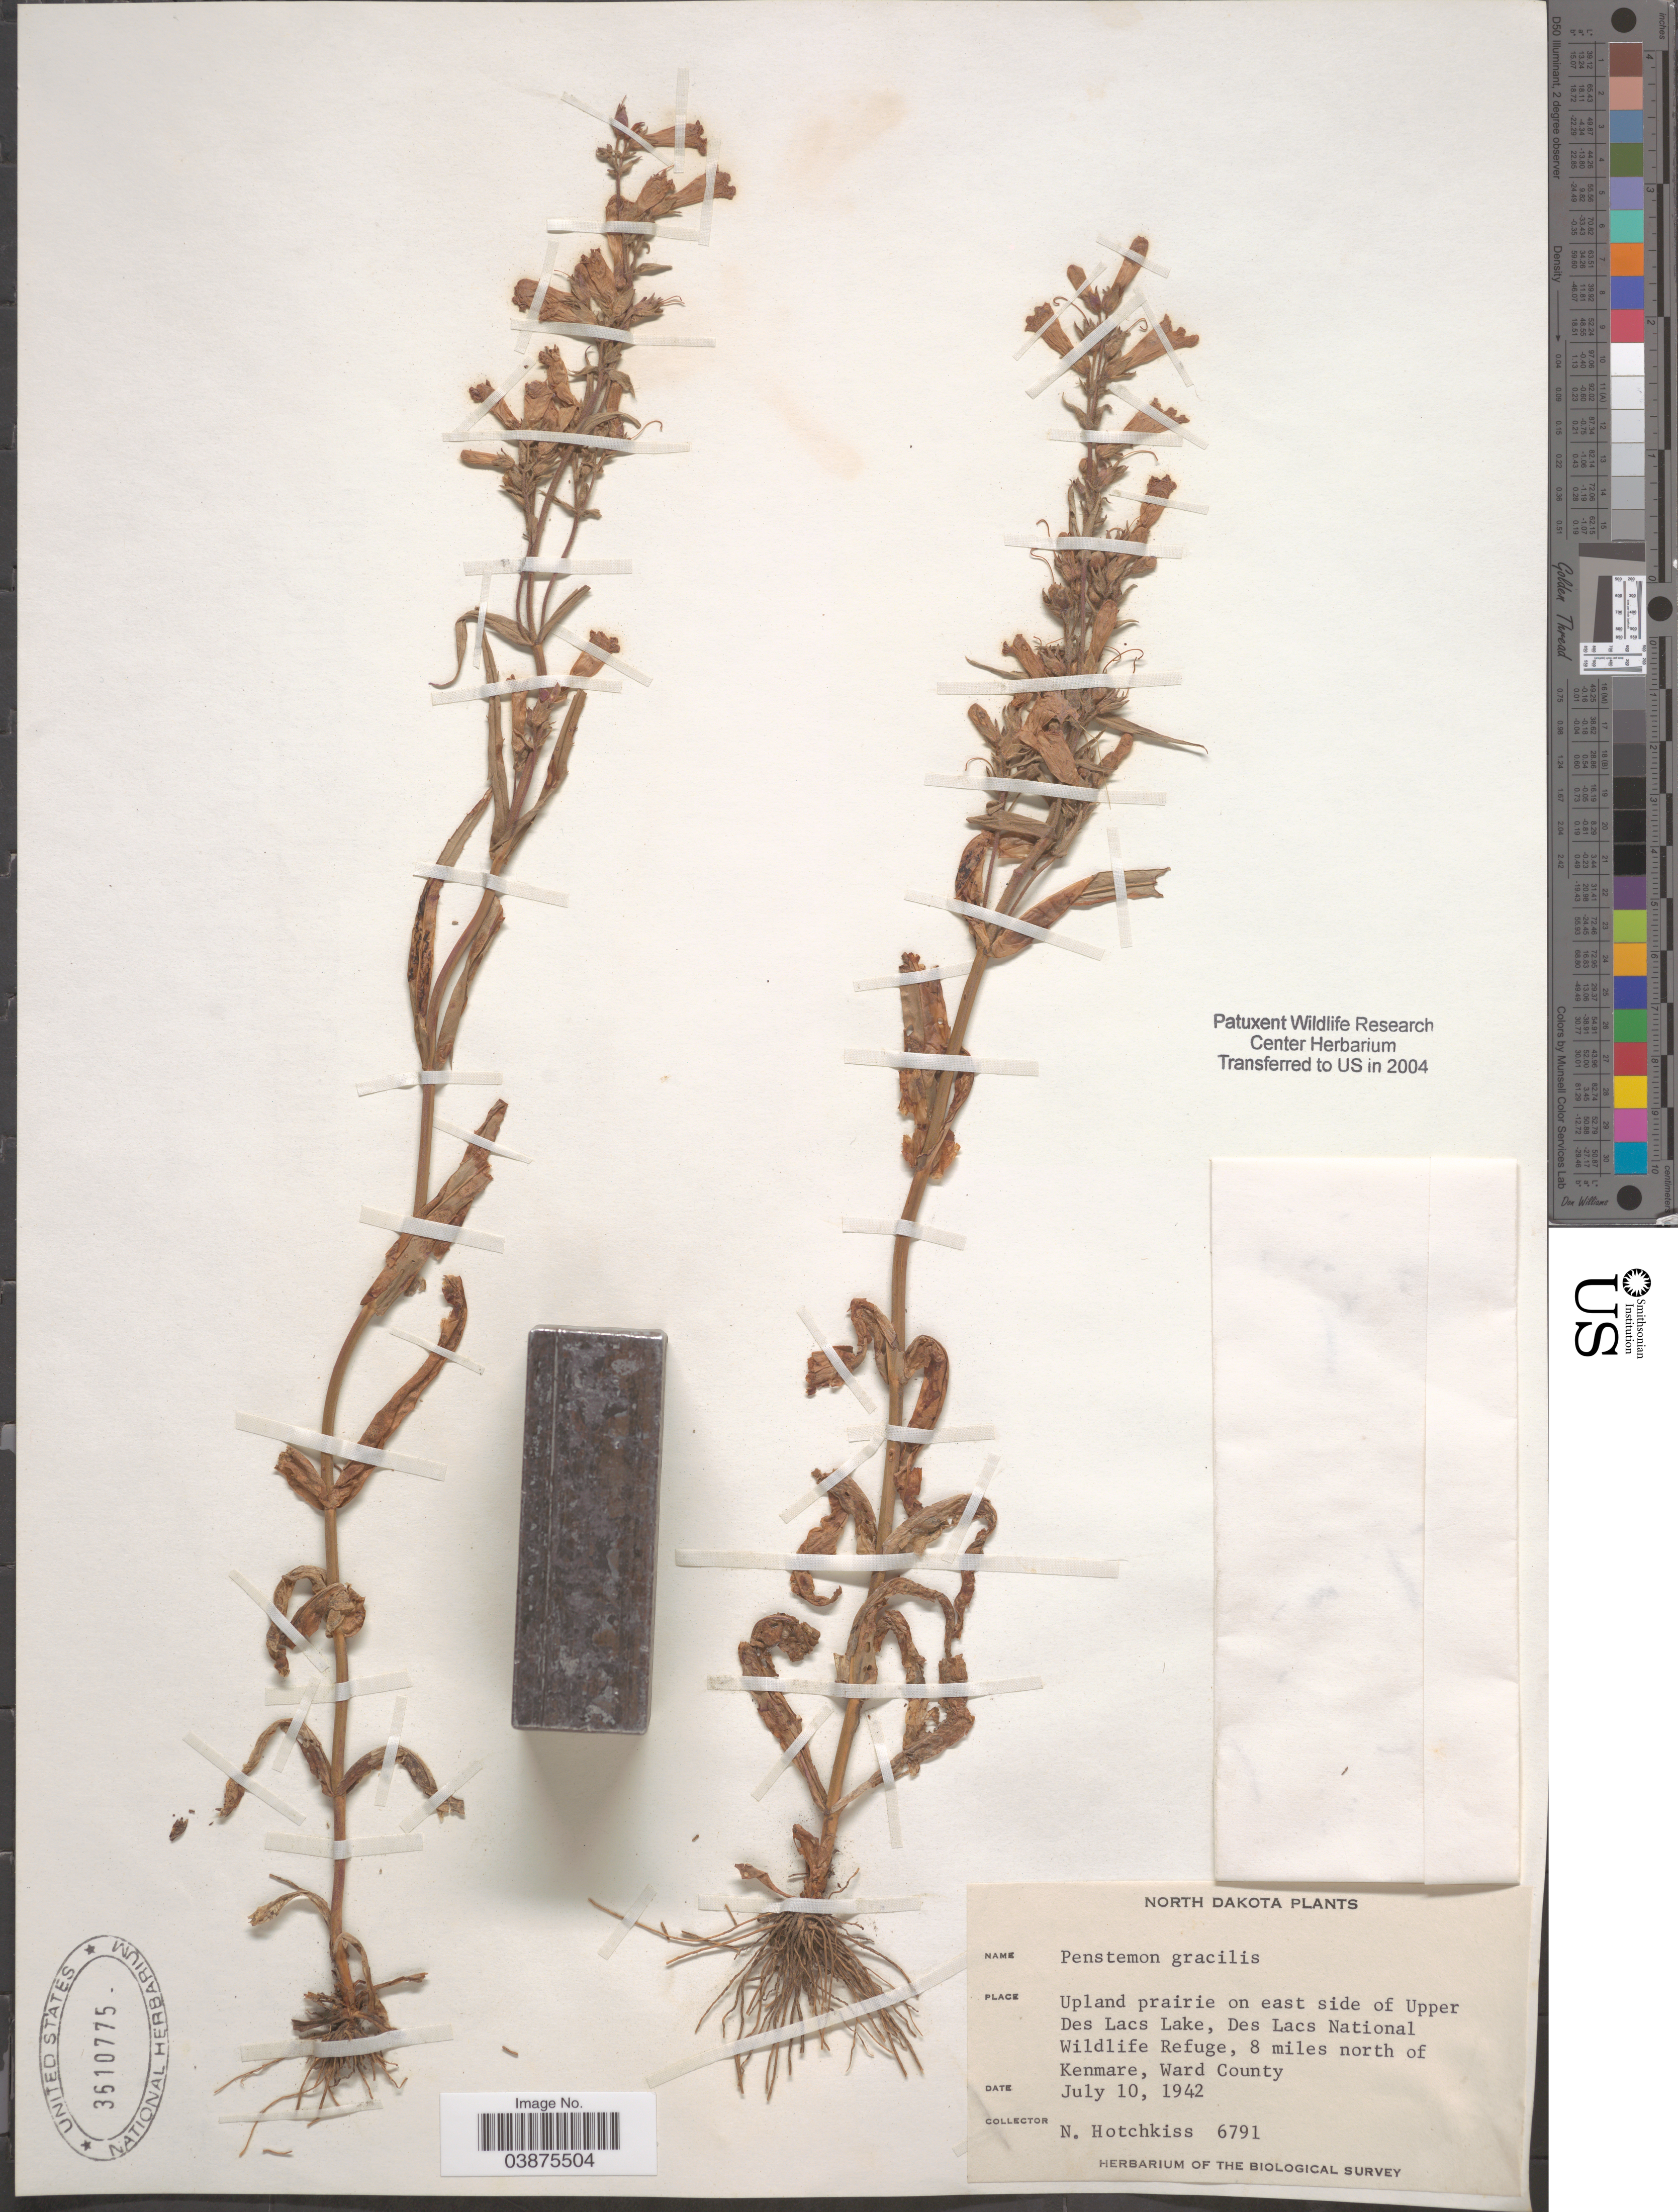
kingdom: Plantae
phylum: Tracheophyta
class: Magnoliopsida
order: Lamiales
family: Plantaginaceae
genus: Penstemon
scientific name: Penstemon gracilis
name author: Nutt.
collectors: N. Hotchkiss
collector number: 6791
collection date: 1942-07-10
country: United States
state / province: North Dakota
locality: Upland prairie on east side of Upper Des Lacs Lake, Des Lacs National Wildlife Refuge, 8 miles north of Kenmare, Ward County.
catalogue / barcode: US 3610775